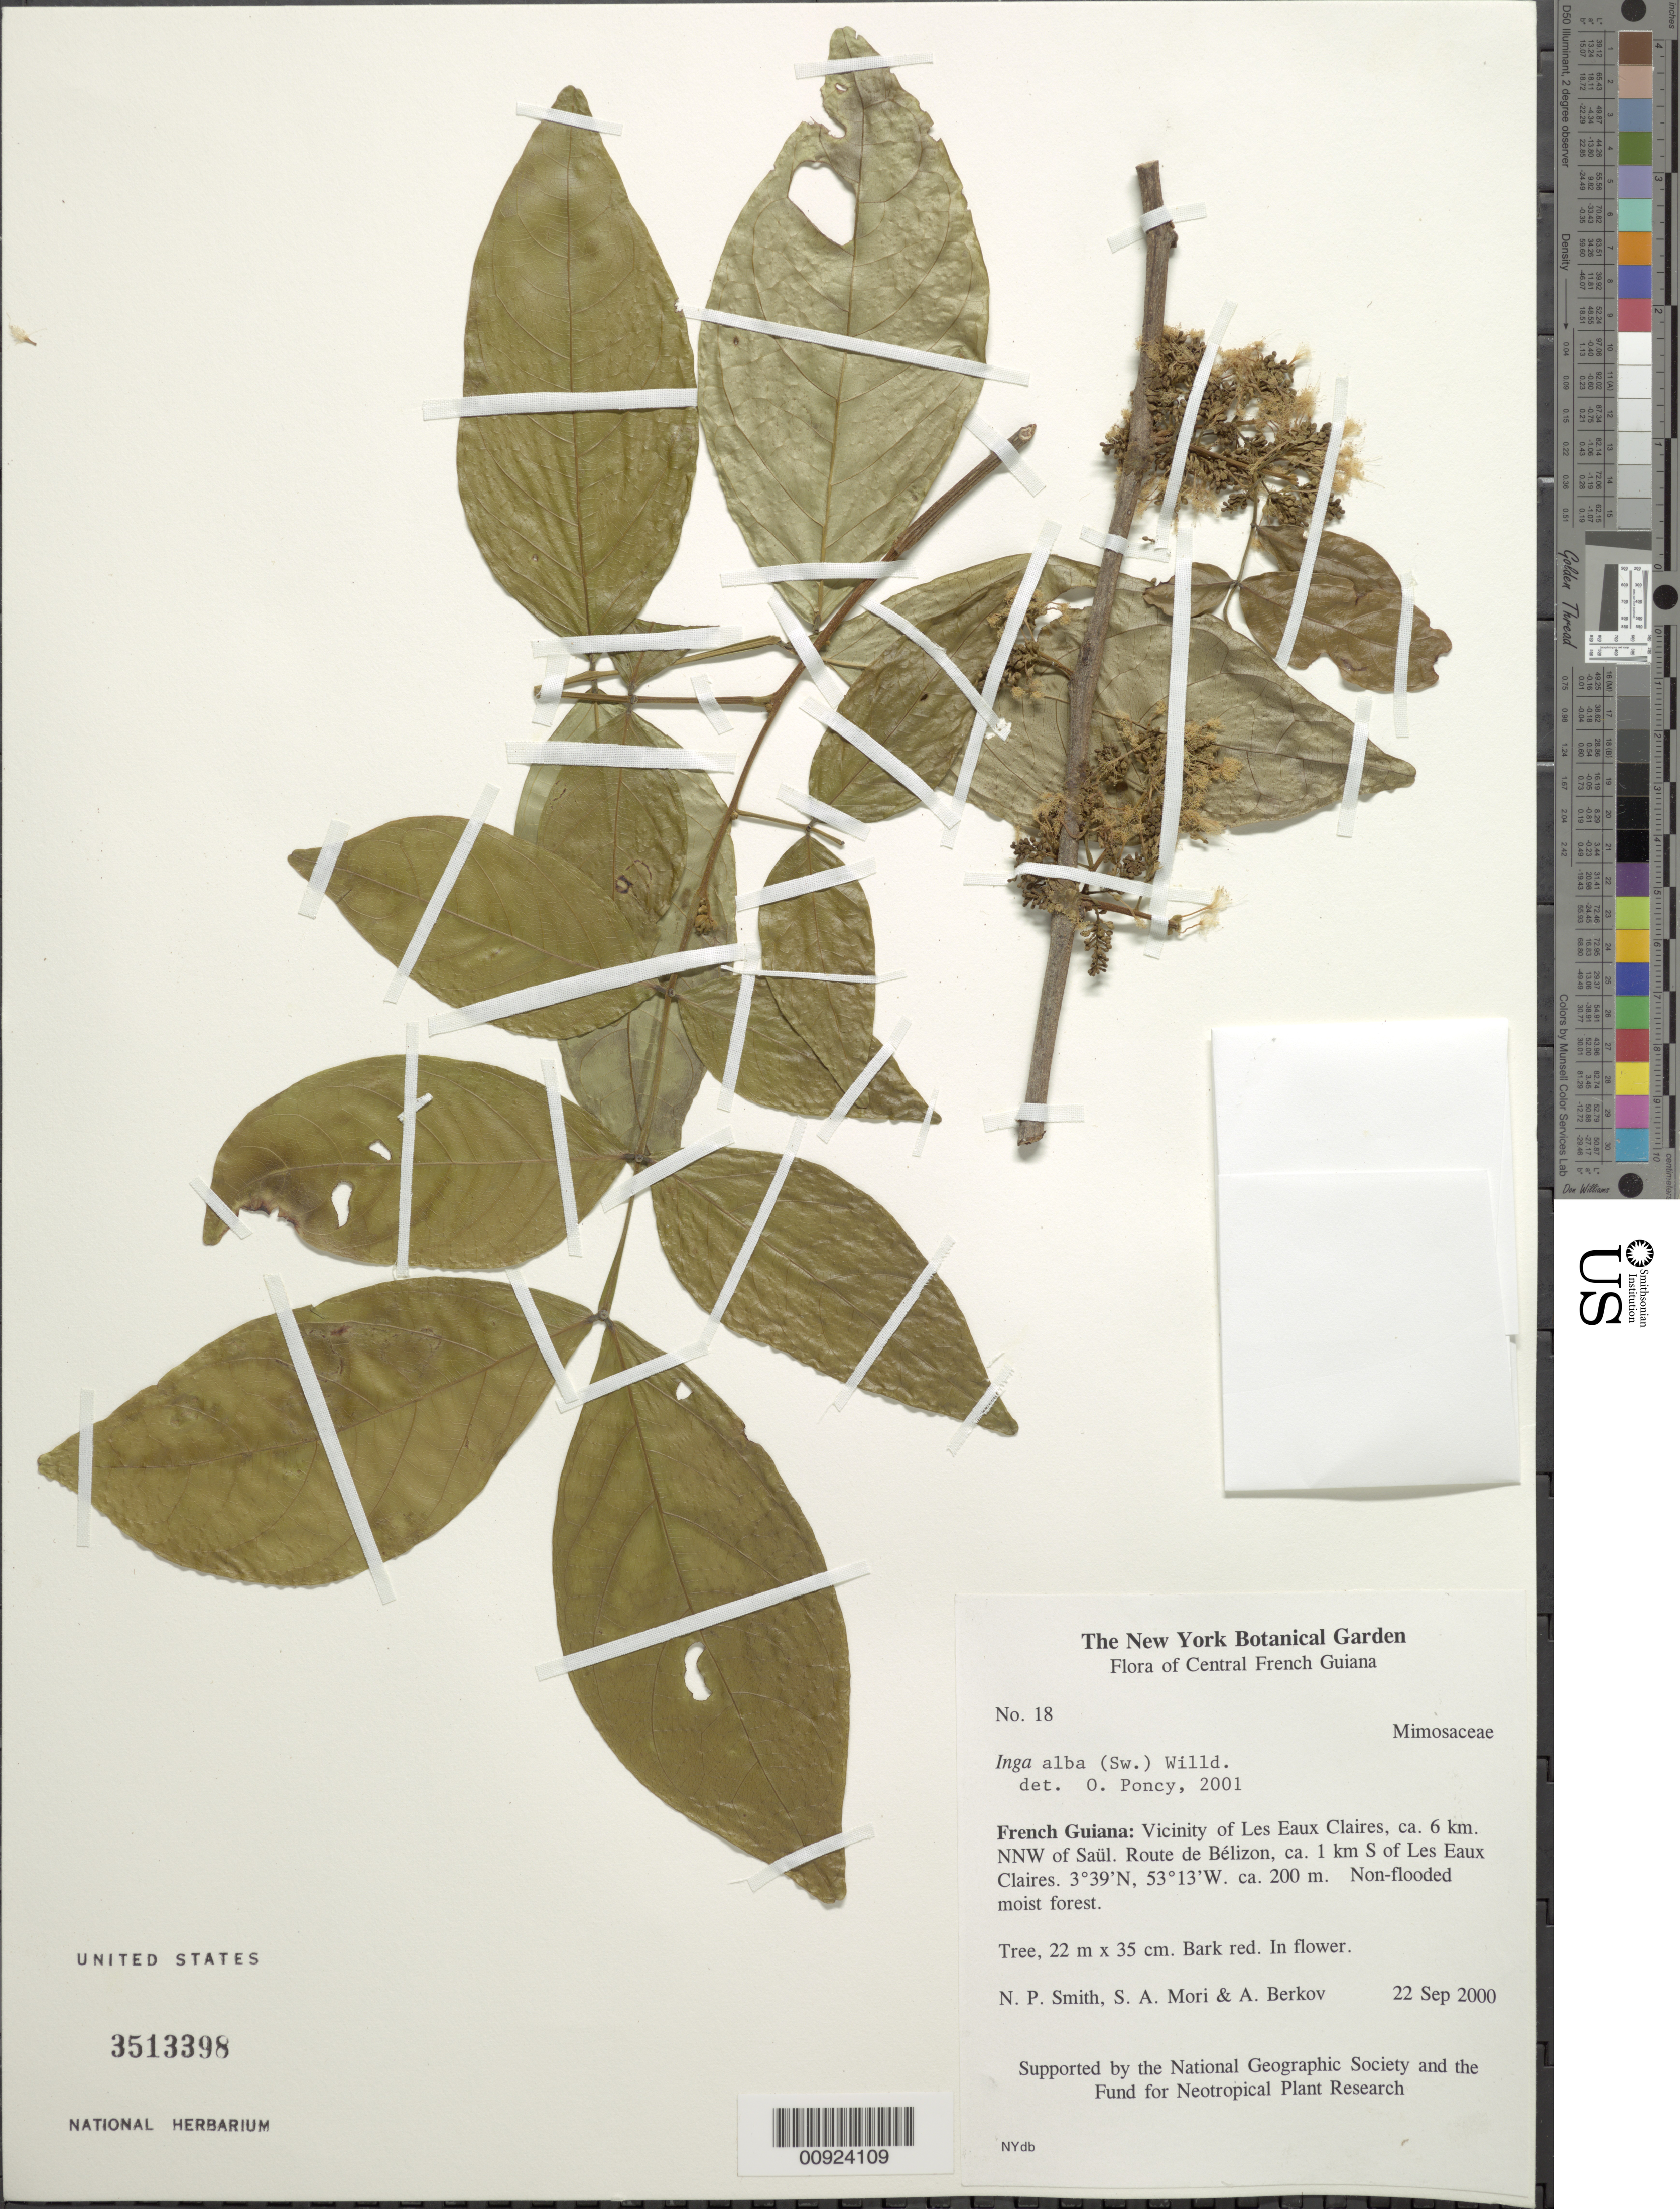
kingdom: Plantae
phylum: Tracheophyta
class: Magnoliopsida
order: Fabales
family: Fabaceae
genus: Inga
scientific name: Inga alba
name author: (Sw.) Willd.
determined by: Poncy, O.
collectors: N. Smith, S. Mori & A. Berkov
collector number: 18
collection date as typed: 22-Sep-00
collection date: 2000-09-22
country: French Guiana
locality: Les Eaux Claires vic, ca 6km NNW of Saul. Route de Bélizon, ca 1km S of Les Eaux Claires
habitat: Non-flooded moist forest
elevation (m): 200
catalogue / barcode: US 3513398